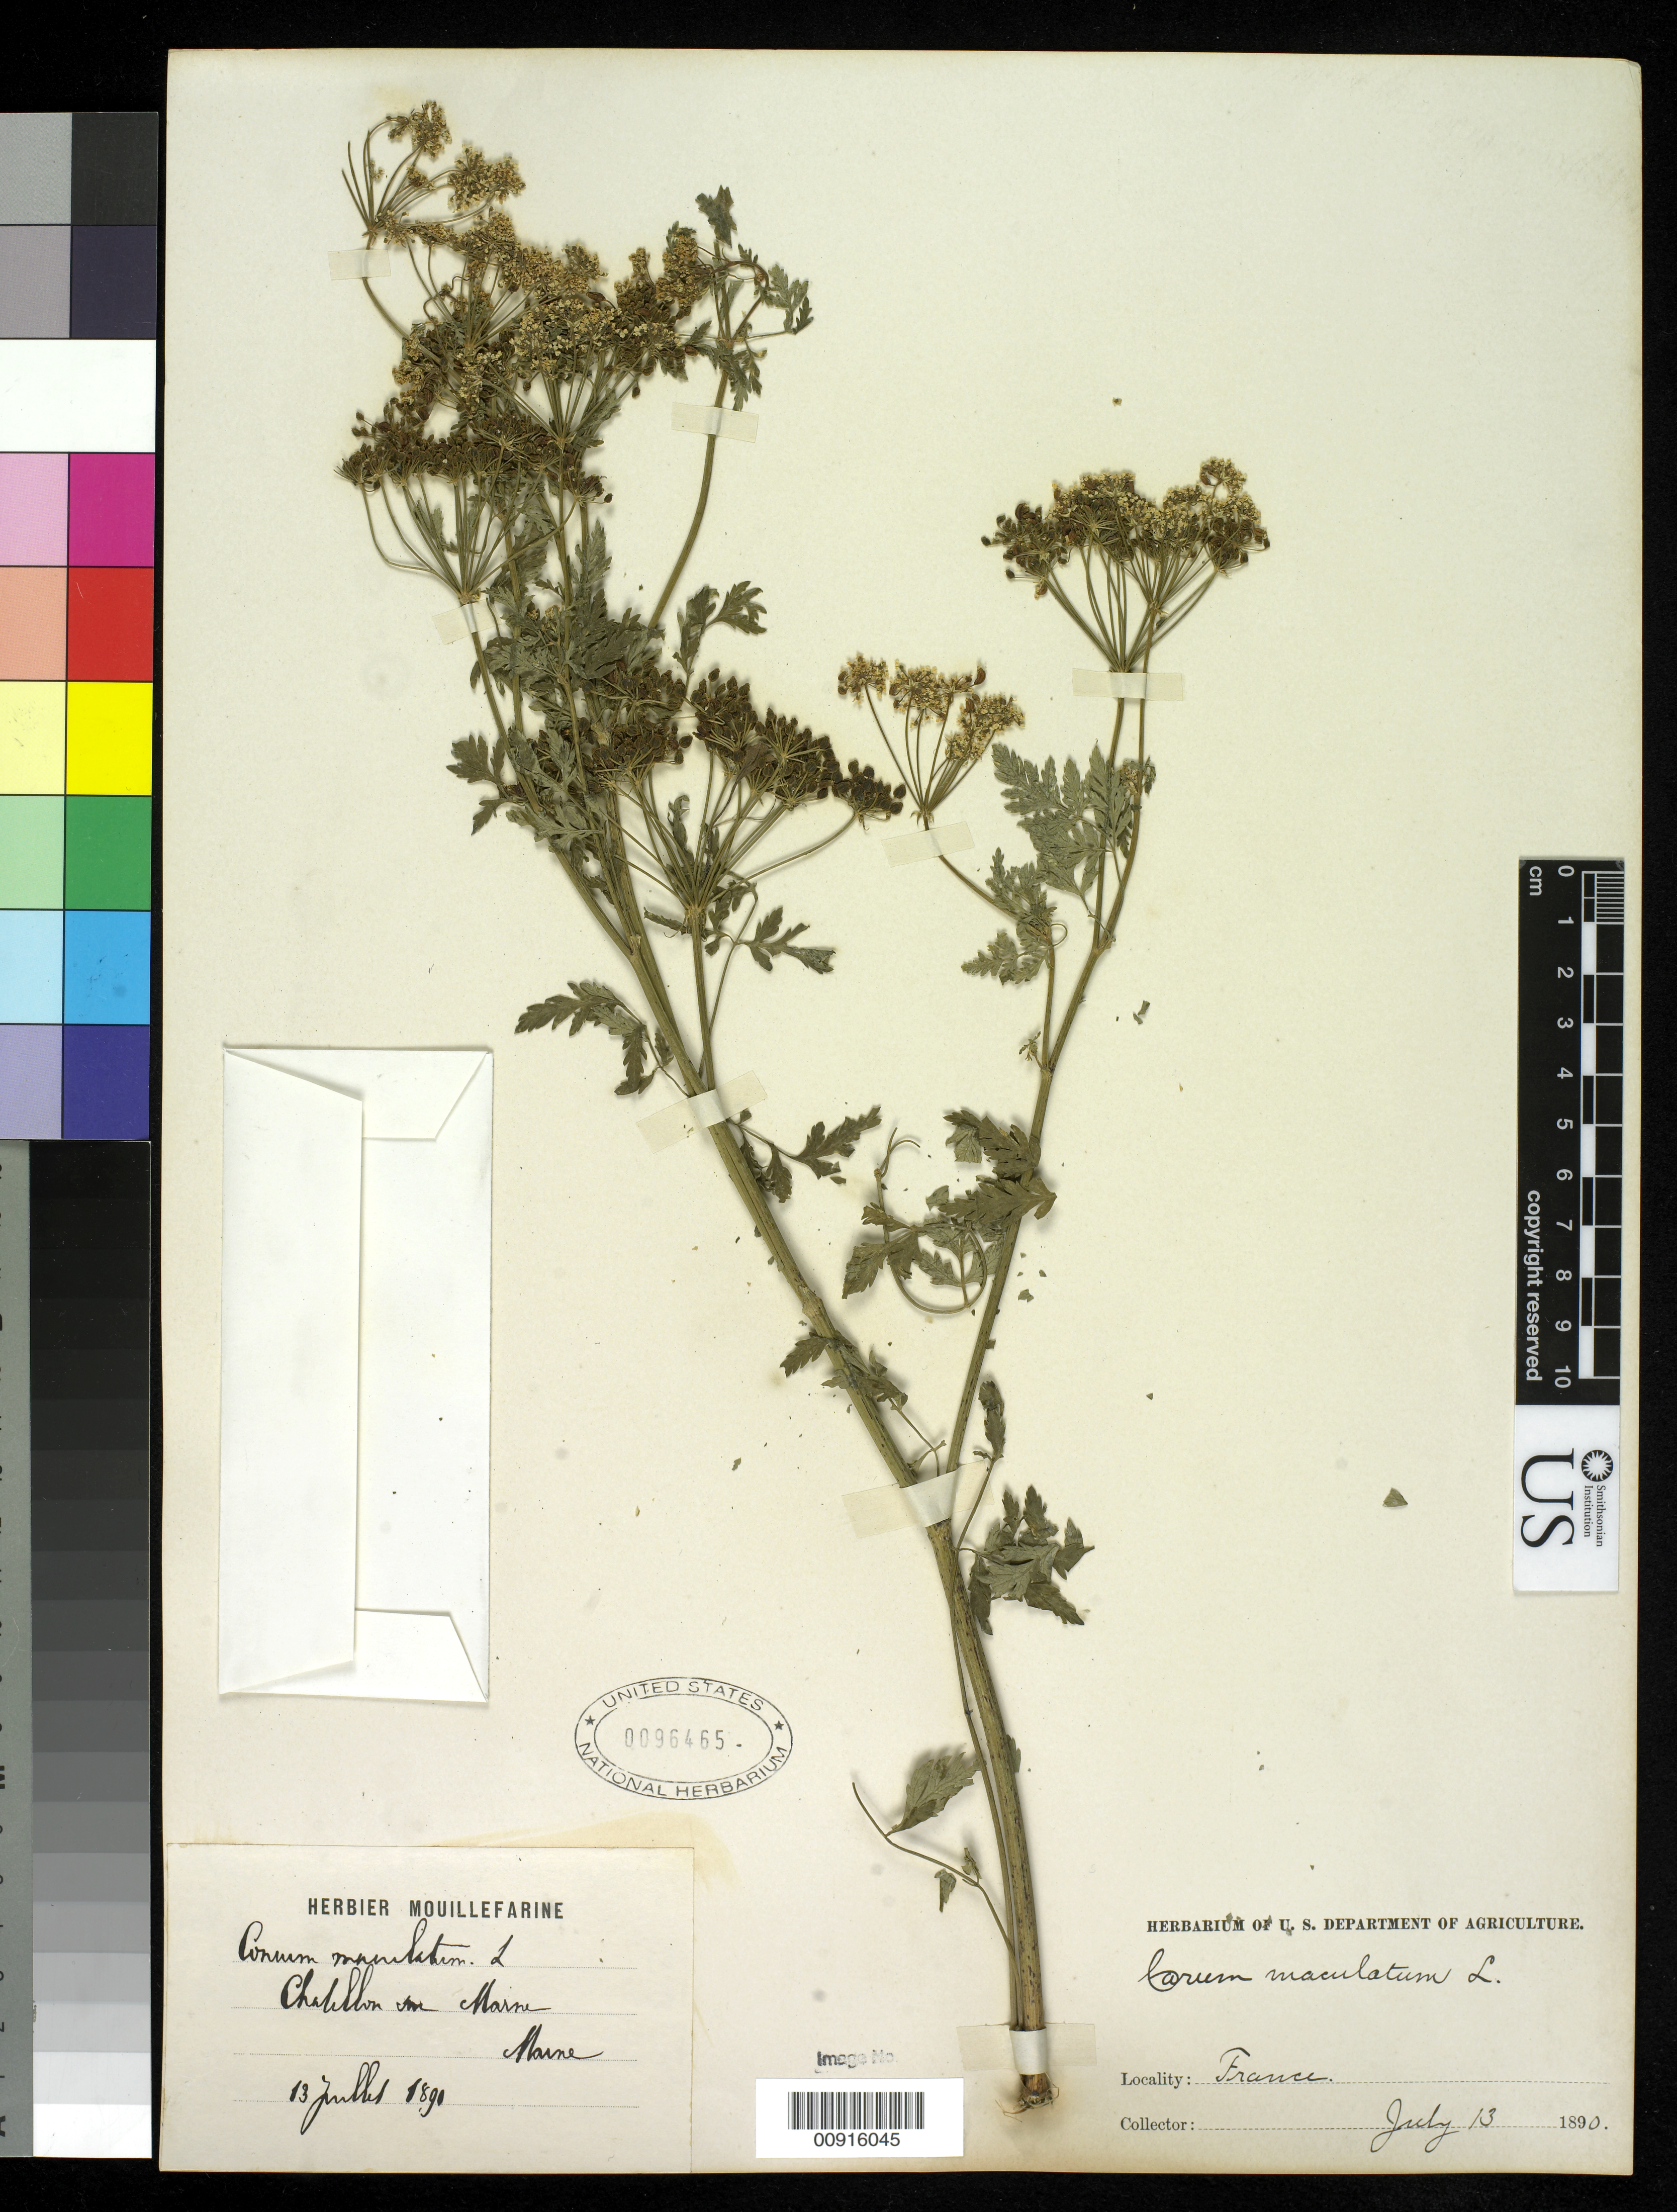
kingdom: Plantae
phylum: Tracheophyta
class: Magnoliopsida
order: Apiales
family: Apiaceae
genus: Conium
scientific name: Conium maculatum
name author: L.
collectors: A. E. Mouillefarine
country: France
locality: Chatellon am Marne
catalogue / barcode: US 96465